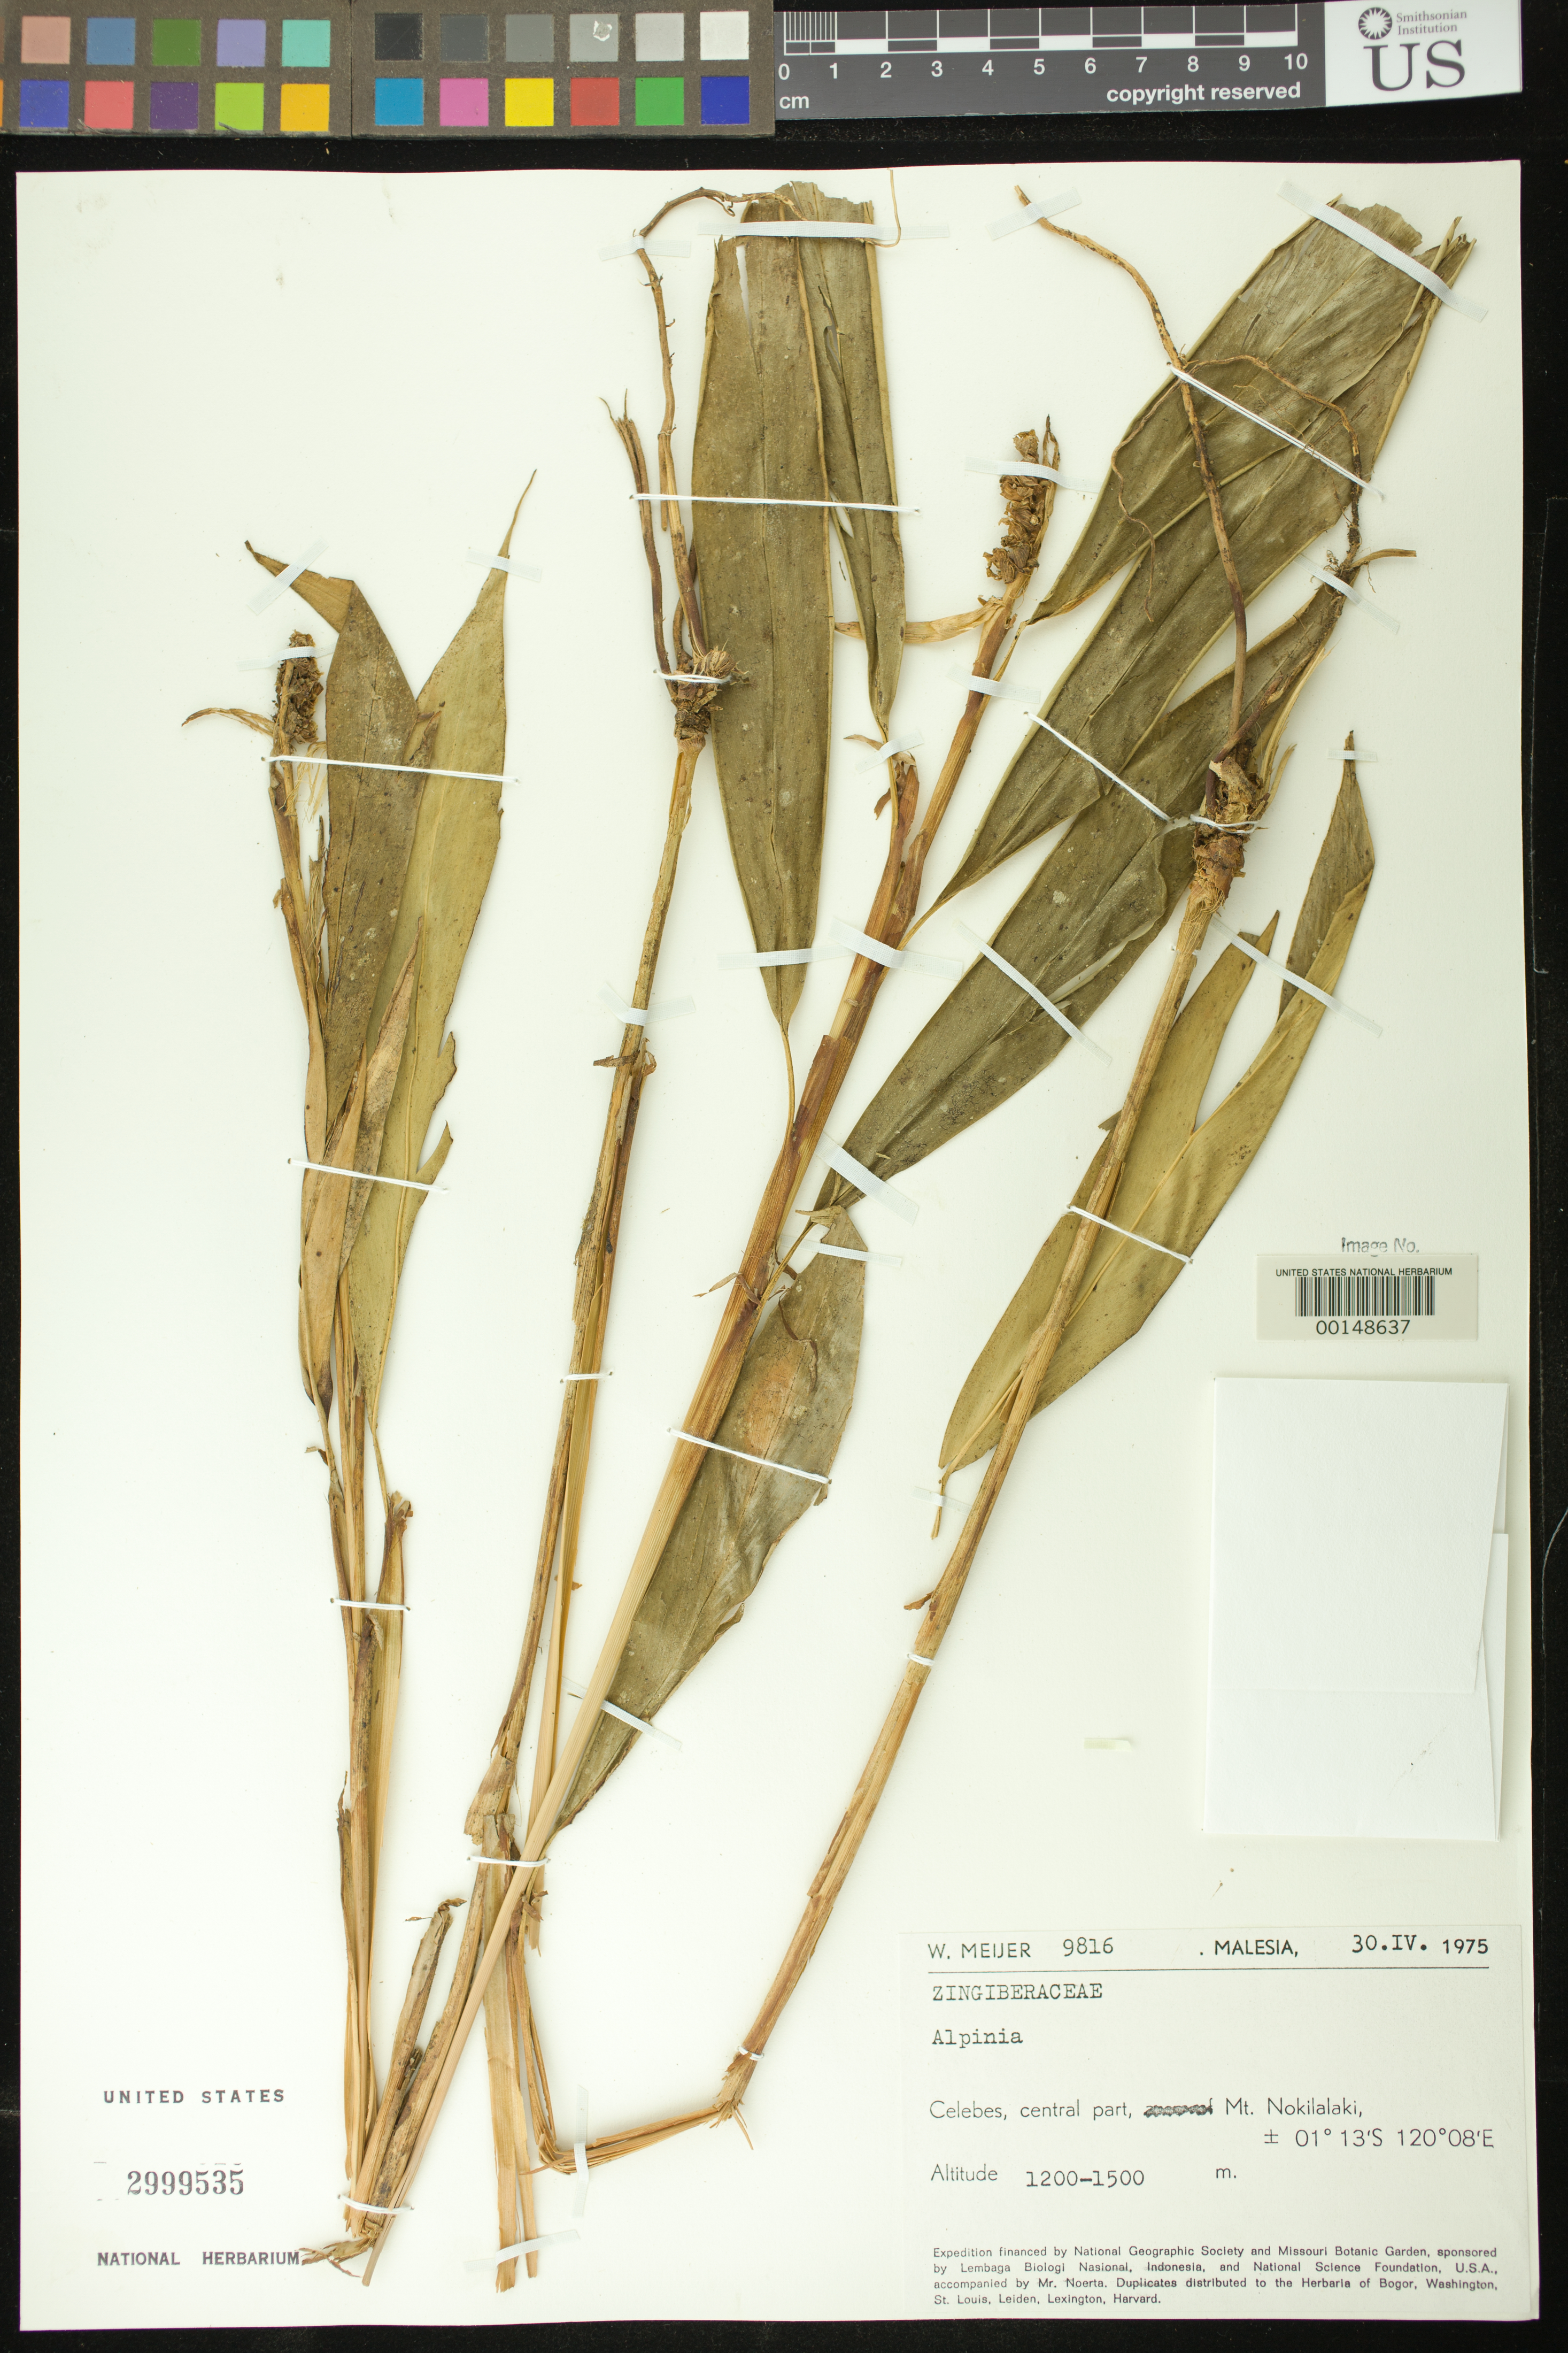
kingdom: Plantae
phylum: Tracheophyta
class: Liliopsida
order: Zingiberales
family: Zingiberaceae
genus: Alpinia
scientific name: Alpinia sp.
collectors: W. Meijer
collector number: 9816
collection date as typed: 30 Apr 1975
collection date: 1975-04-30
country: Indonesia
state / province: Sulawesi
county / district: Sulawesi Tengah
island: Sulawesi [Celebes]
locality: Malesia, central part, mt. nokilalaki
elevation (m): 1200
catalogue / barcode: US 2999535